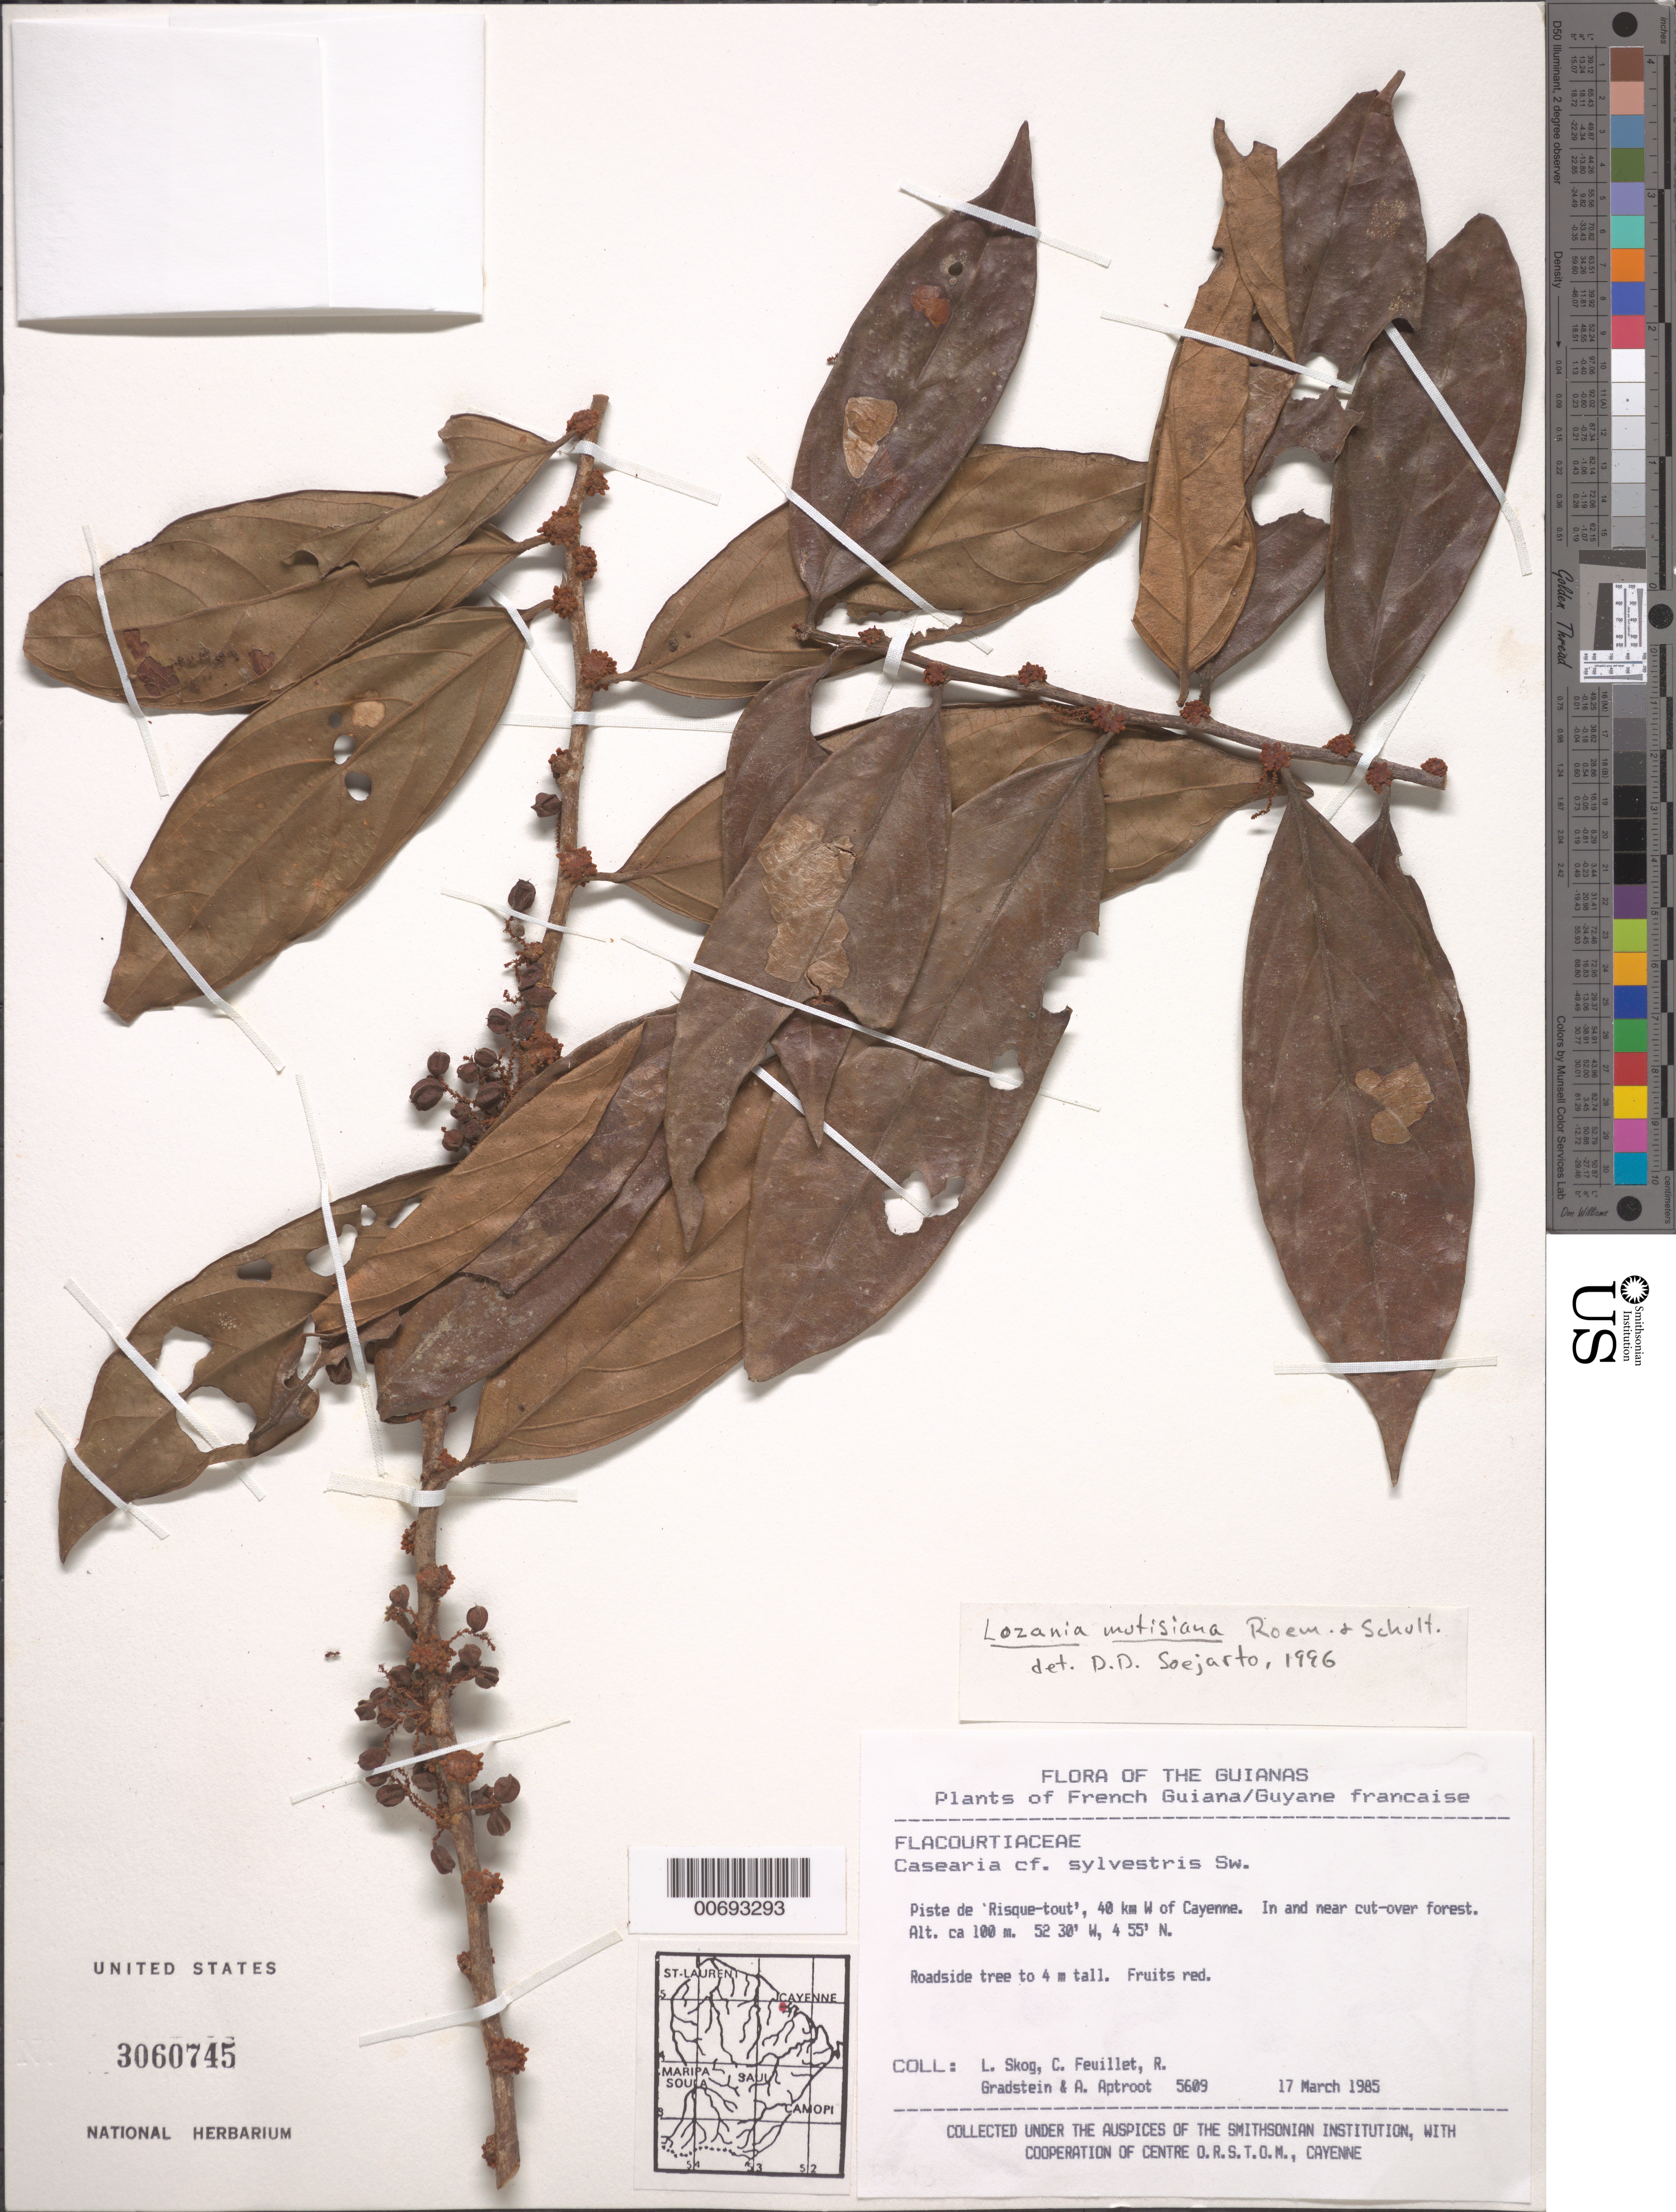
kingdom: Plantae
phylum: Tracheophyta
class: Magnoliopsida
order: Malpighiales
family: Lacistemataceae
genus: Lacistema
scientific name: Lacistema grandifolium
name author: Schnizl.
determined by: Jansen-Jacobs, M. J., (U), Nationaal Herbarium Nederland, Utrecht University branch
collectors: L. E. Skog, C. Feuillet, R. Gradstein & A. Aptroot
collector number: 5609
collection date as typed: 17 March 1985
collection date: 1985-03-17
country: French Guiana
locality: Piste de 'Risque-tout', 40 km W of Cayenne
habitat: In and near cut-over forest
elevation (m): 100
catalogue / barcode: US 3060745